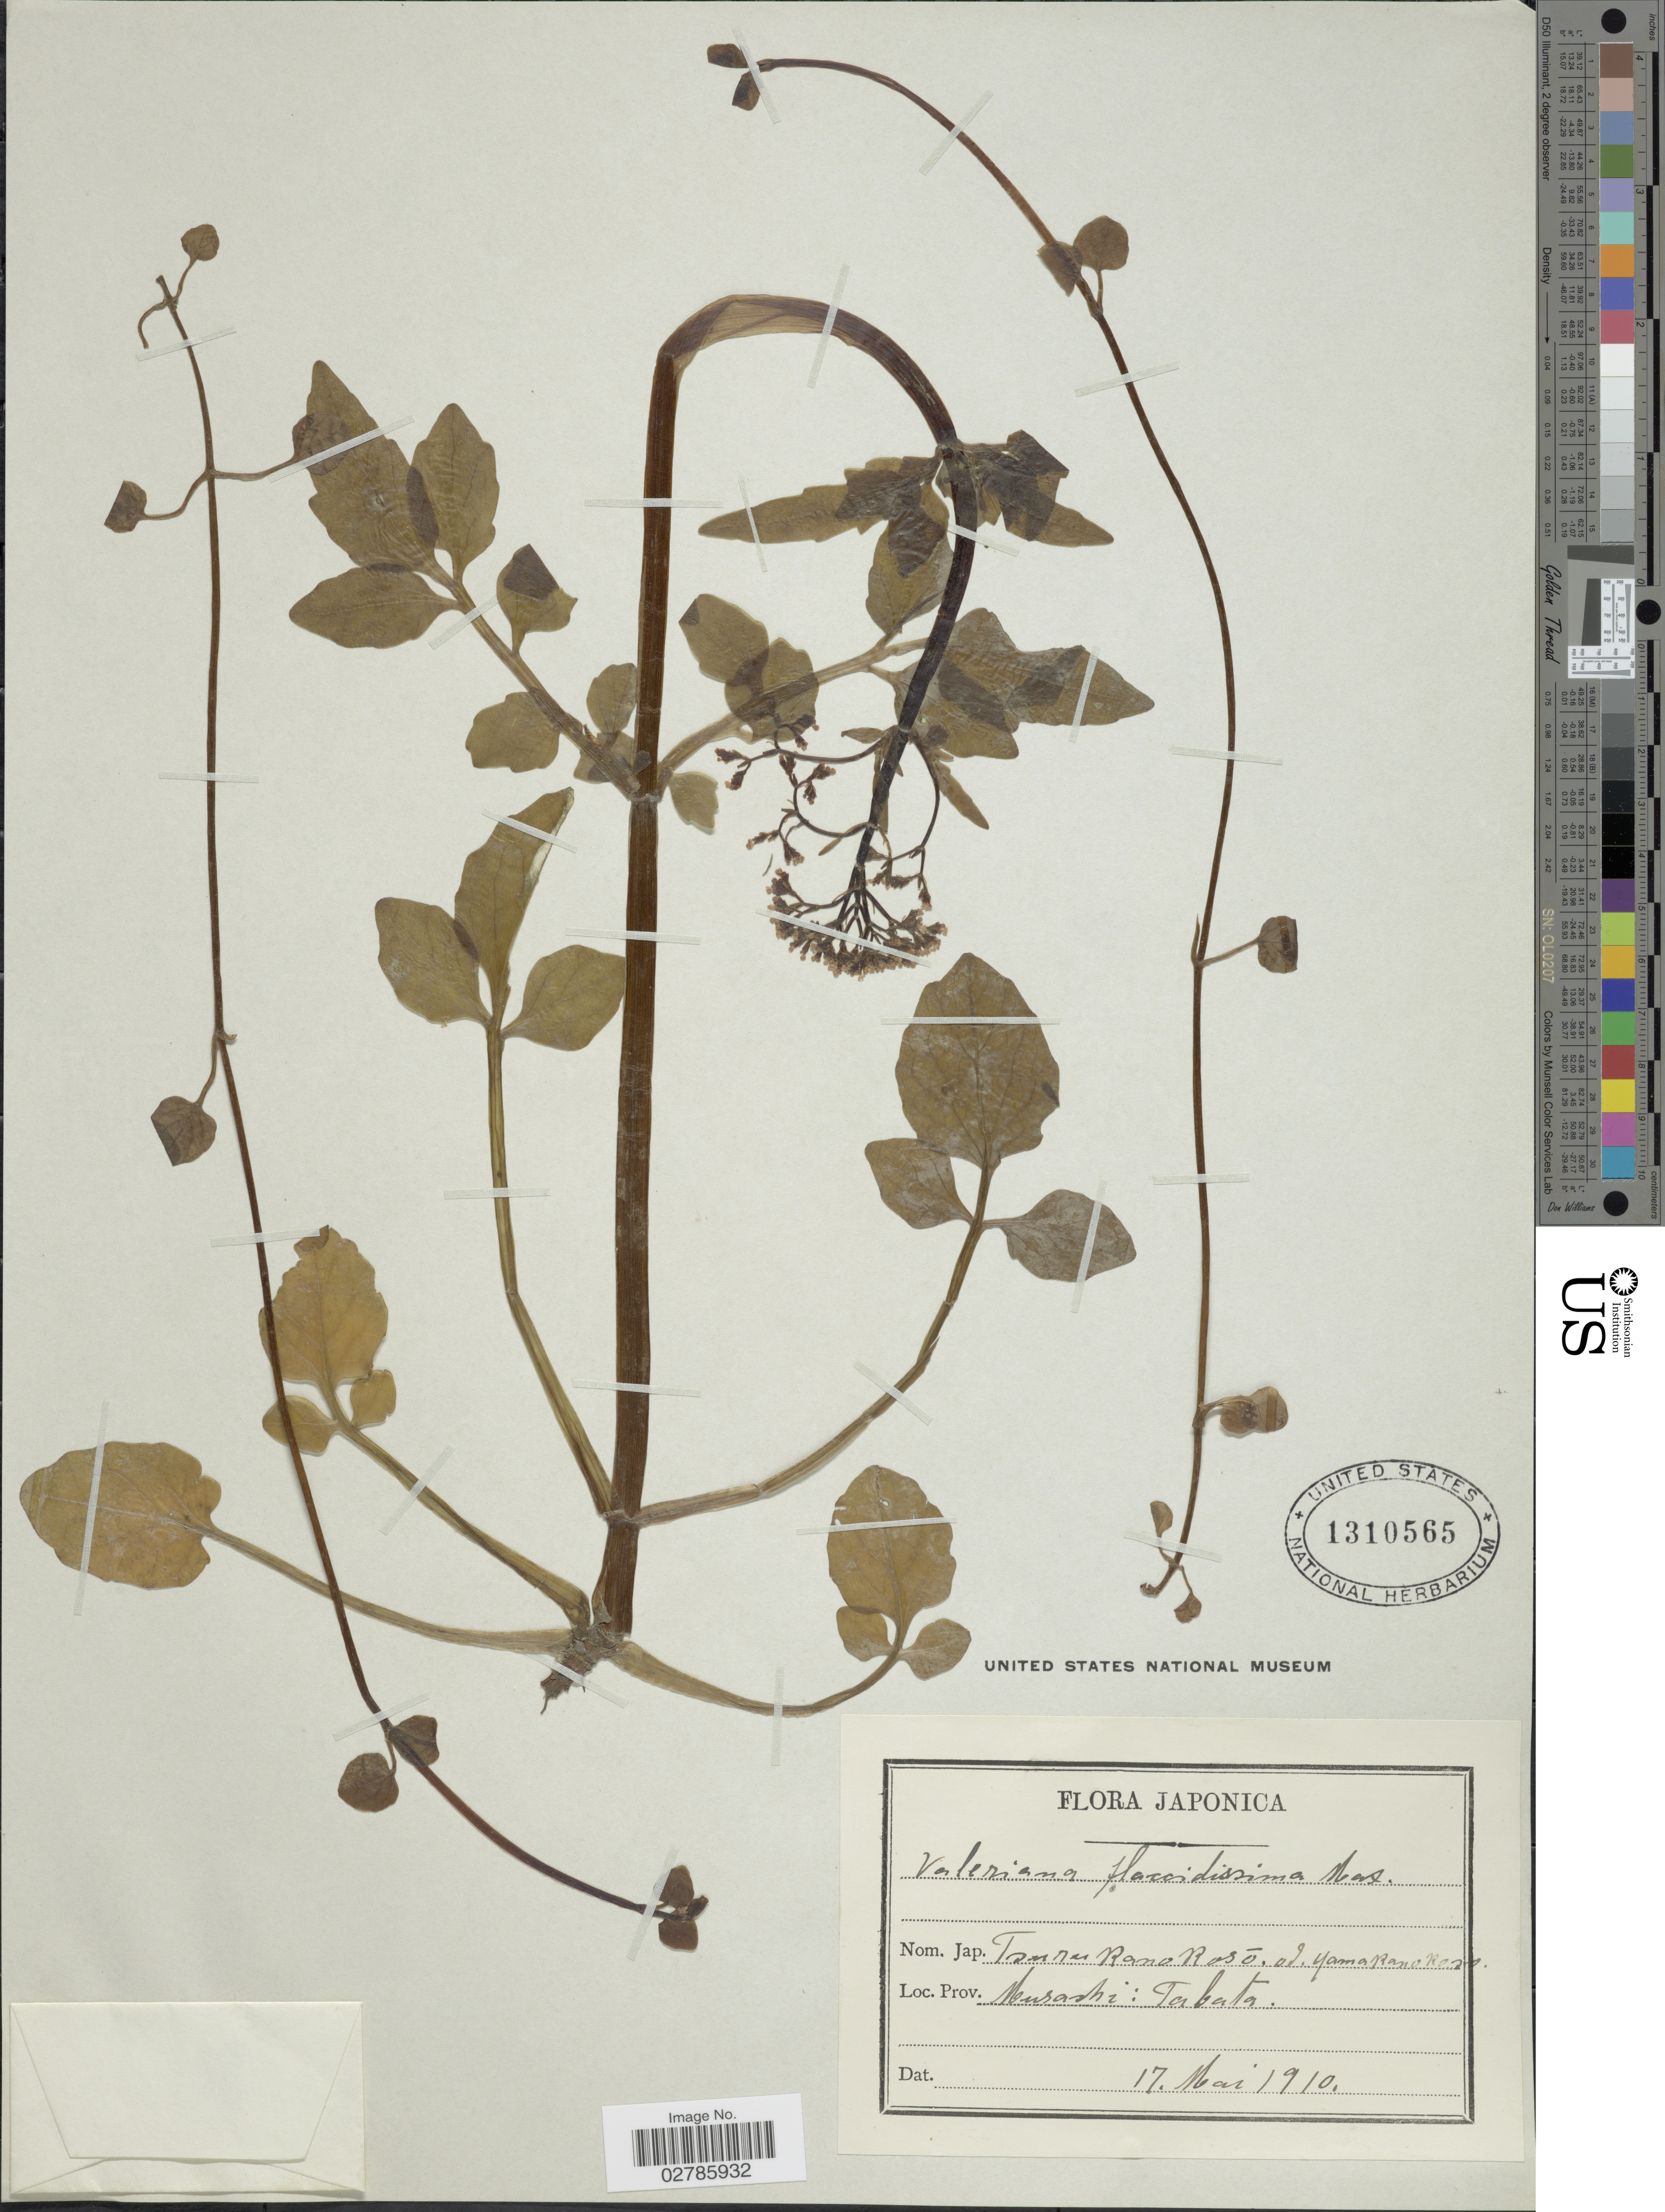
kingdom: Plantae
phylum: Tracheophyta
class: Magnoliopsida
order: Dipsacales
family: Caprifoliaceae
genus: Valeriana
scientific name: Valeriana flaccidissima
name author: Maxim.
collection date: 1910-05-17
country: Japan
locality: Musashi: Tabata.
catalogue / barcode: US 1310565